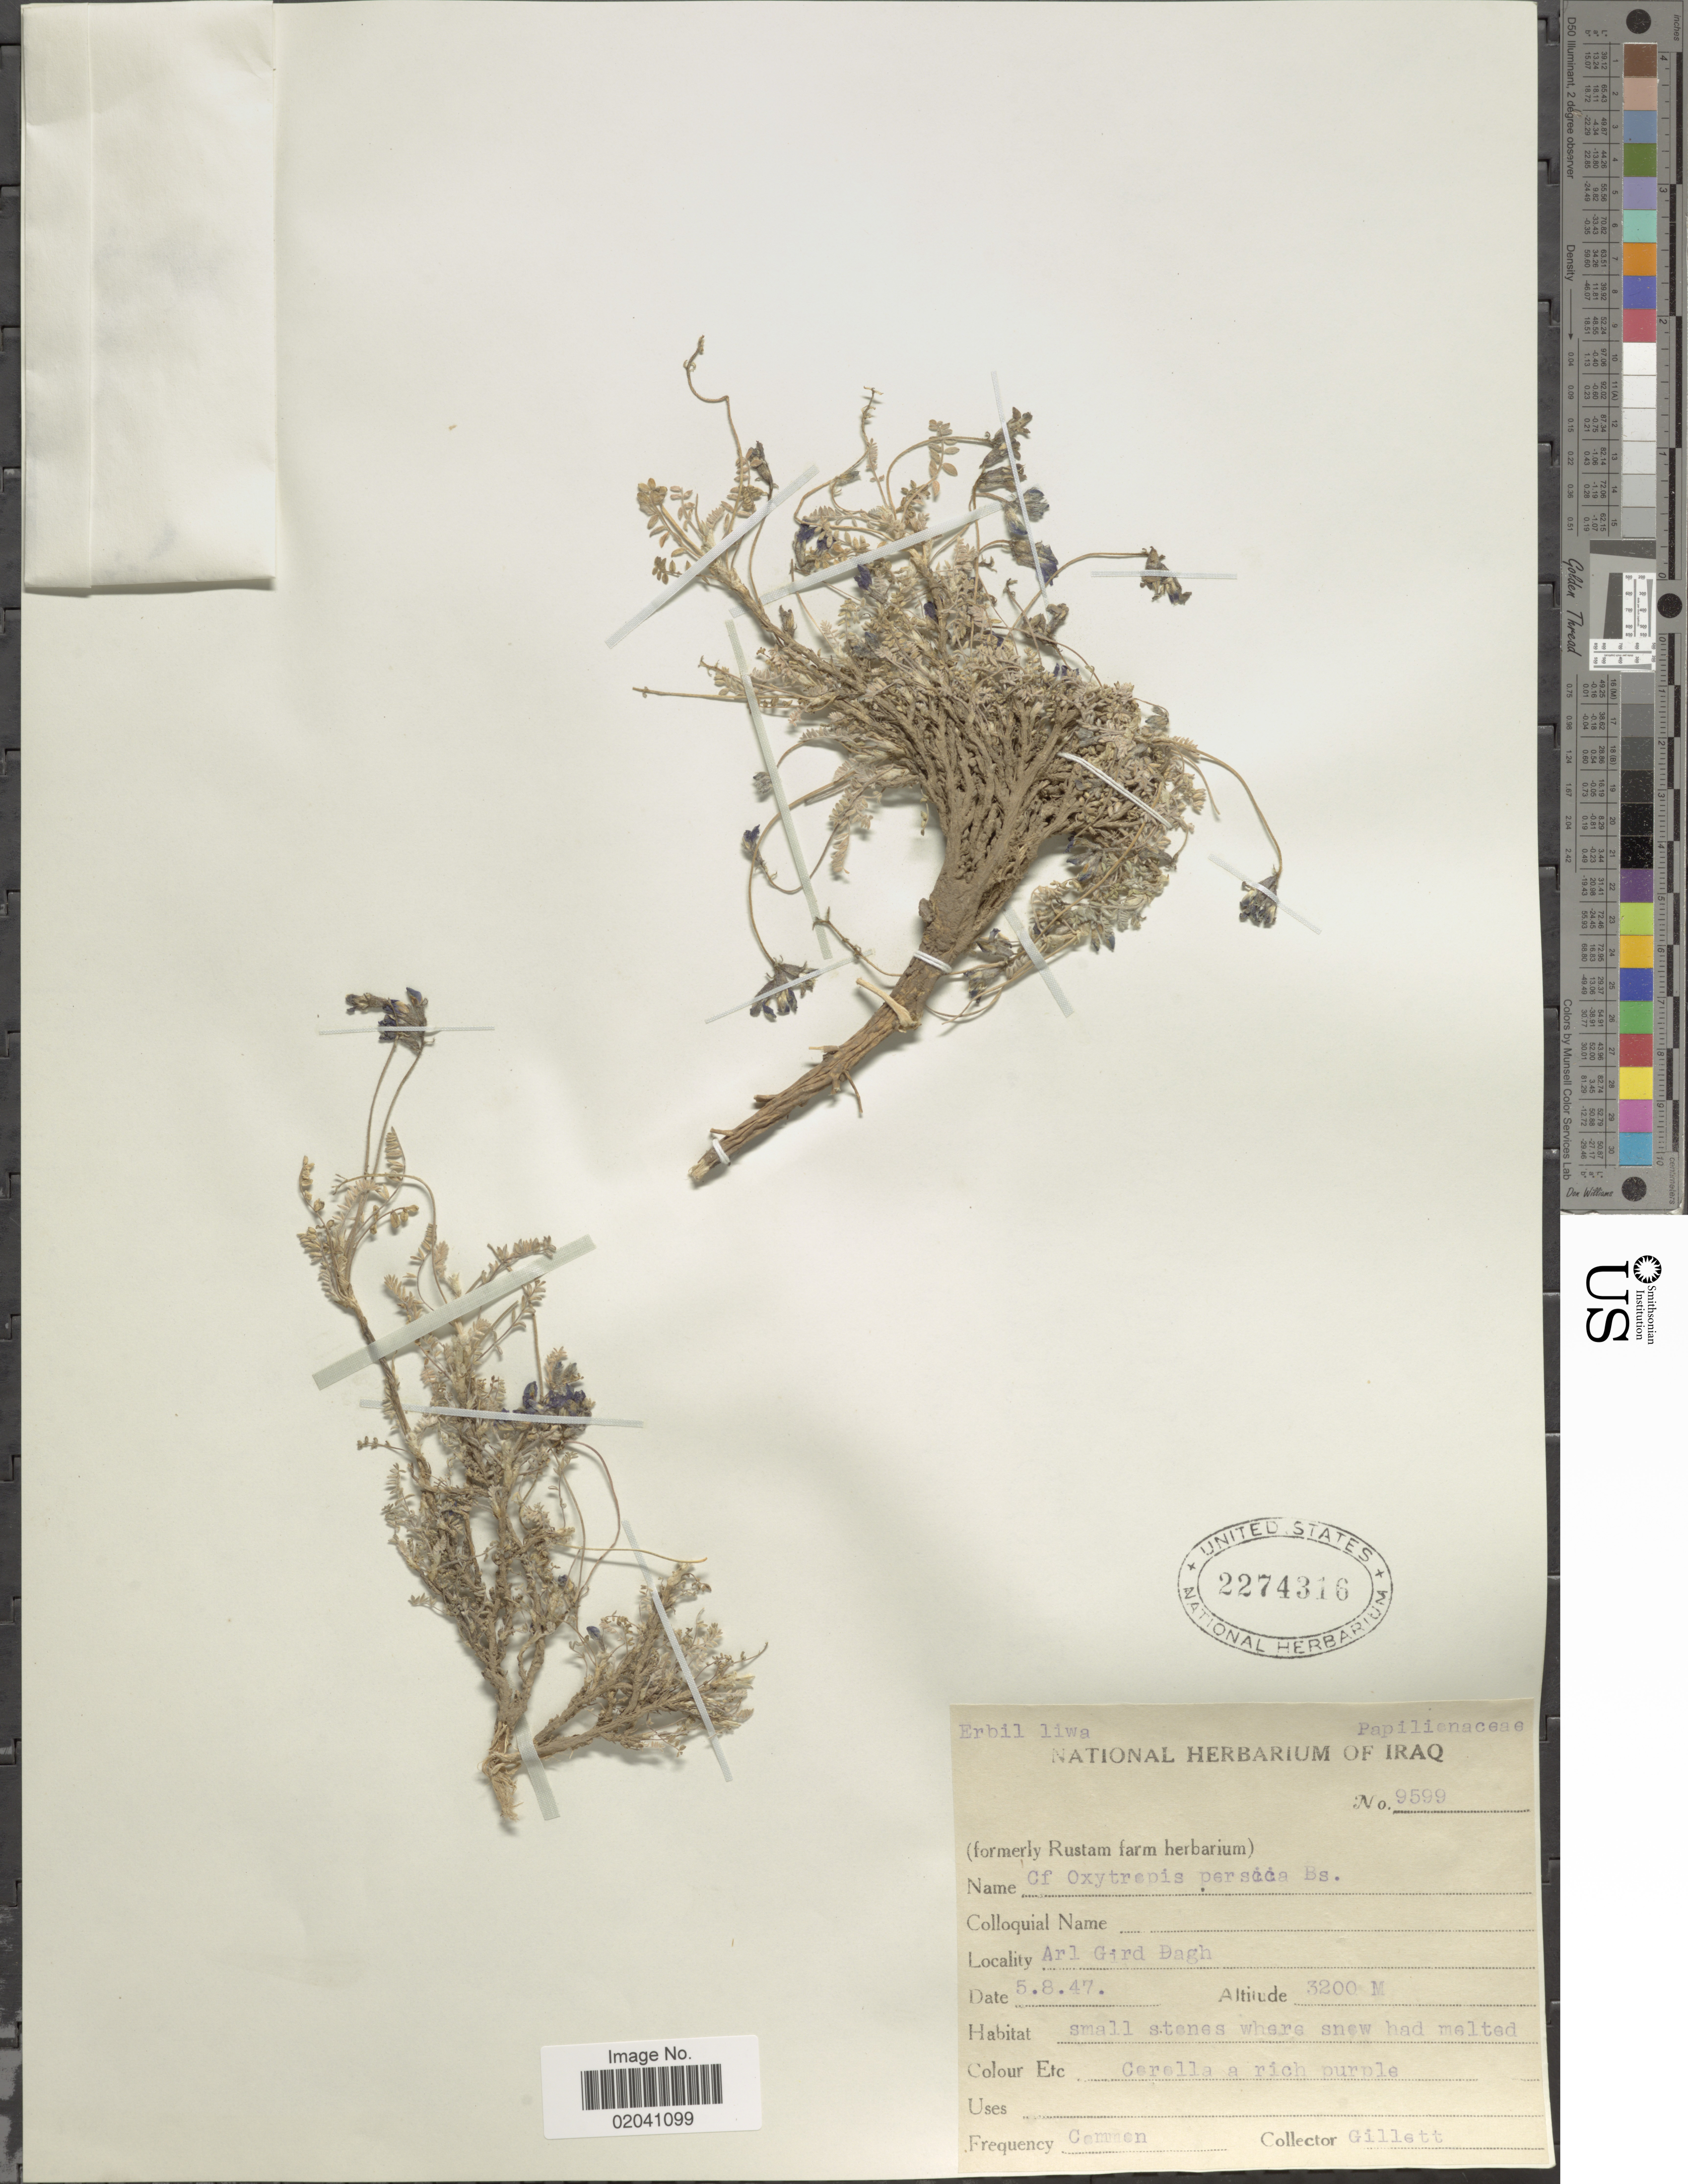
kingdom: Plantae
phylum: Tracheophyta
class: Magnoliopsida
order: Fabales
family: Fabaceae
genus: Oxytropis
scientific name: Oxytropis persica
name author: Boiss.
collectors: Gillett, --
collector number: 9599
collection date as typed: Transcribed d/m/y: 5/8/47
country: Iraq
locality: Arl Gird Dagh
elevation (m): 3200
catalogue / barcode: US 2274316